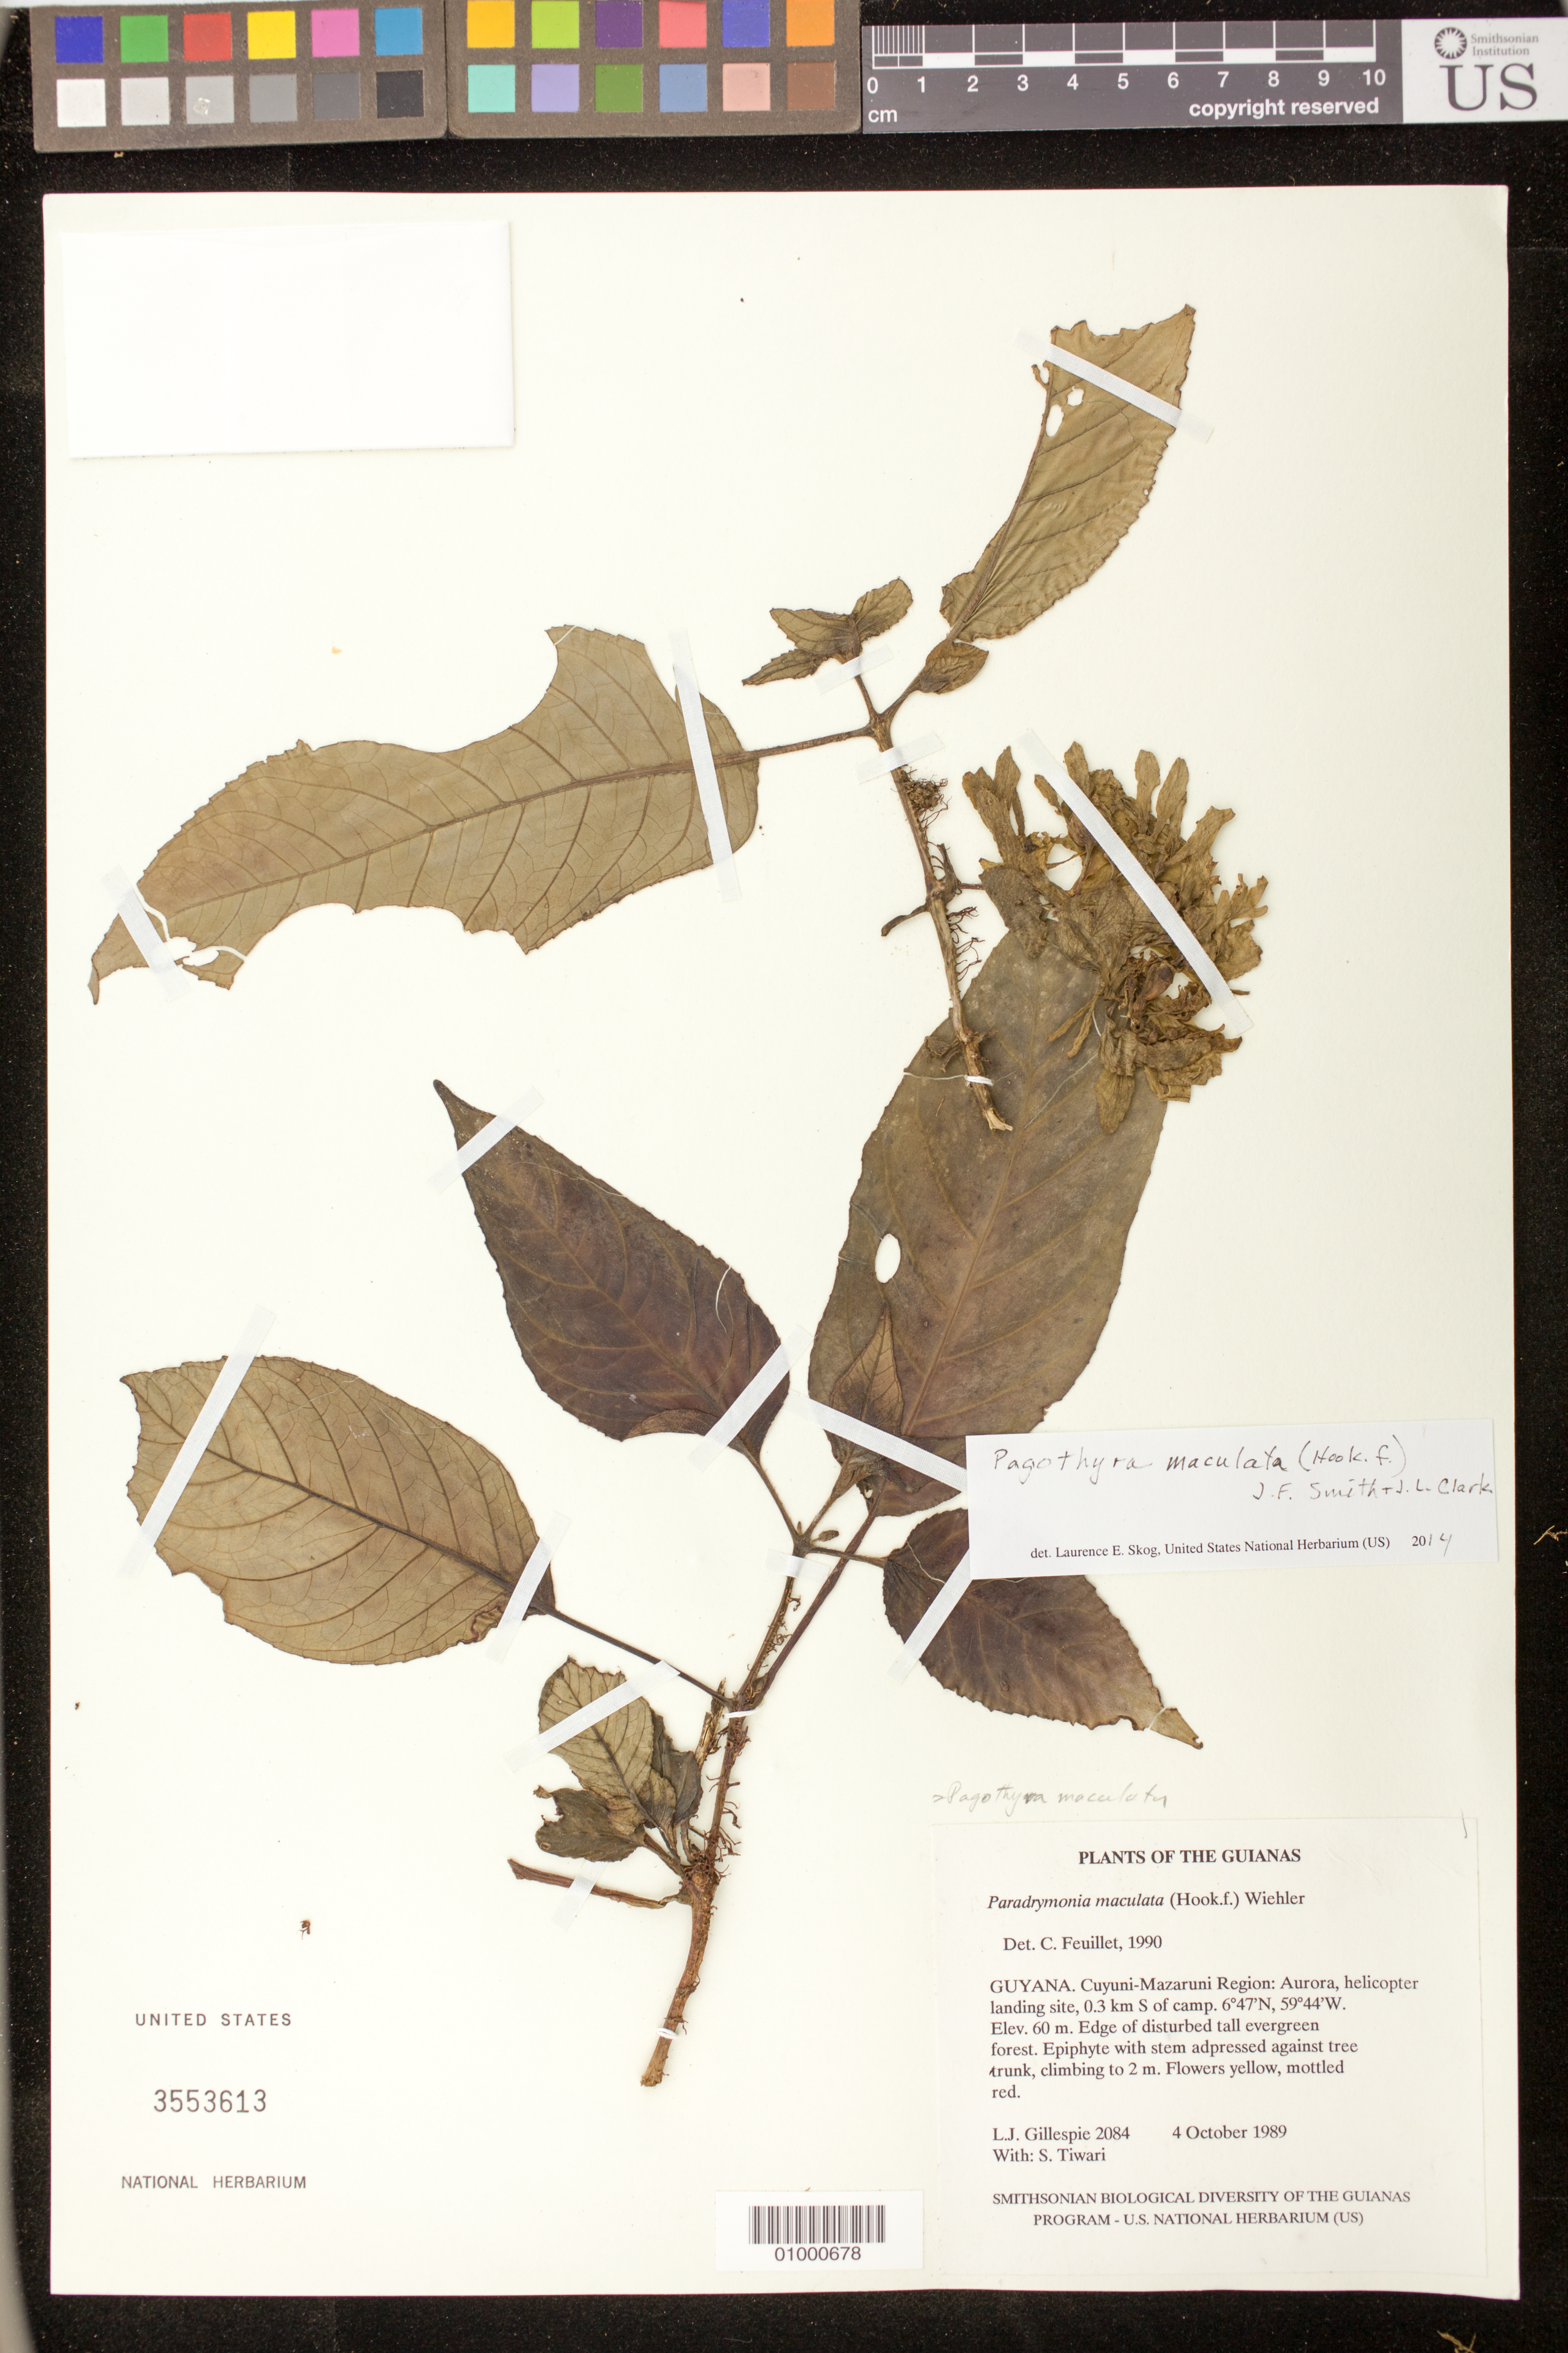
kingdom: Plantae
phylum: Tracheophyta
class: Magnoliopsida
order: Lamiales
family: Gesneriaceae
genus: Pagothyra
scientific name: Pagothyra maculata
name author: (Hook. f.) J.F. Sm. & J.L. Clark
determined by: Skog, Laurence E.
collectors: L. J. Gillespie & S. Tiwari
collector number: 2084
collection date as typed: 04 Oct 1989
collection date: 1989-10-04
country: Guyana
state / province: Cuyuni-Mazaruni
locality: Cuyuni-Mazaruni Region: Aurora, helicopter landing site, 0.3 km S of camp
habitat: Edge of disturbed tall evergreen forest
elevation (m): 60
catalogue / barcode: US 3553613